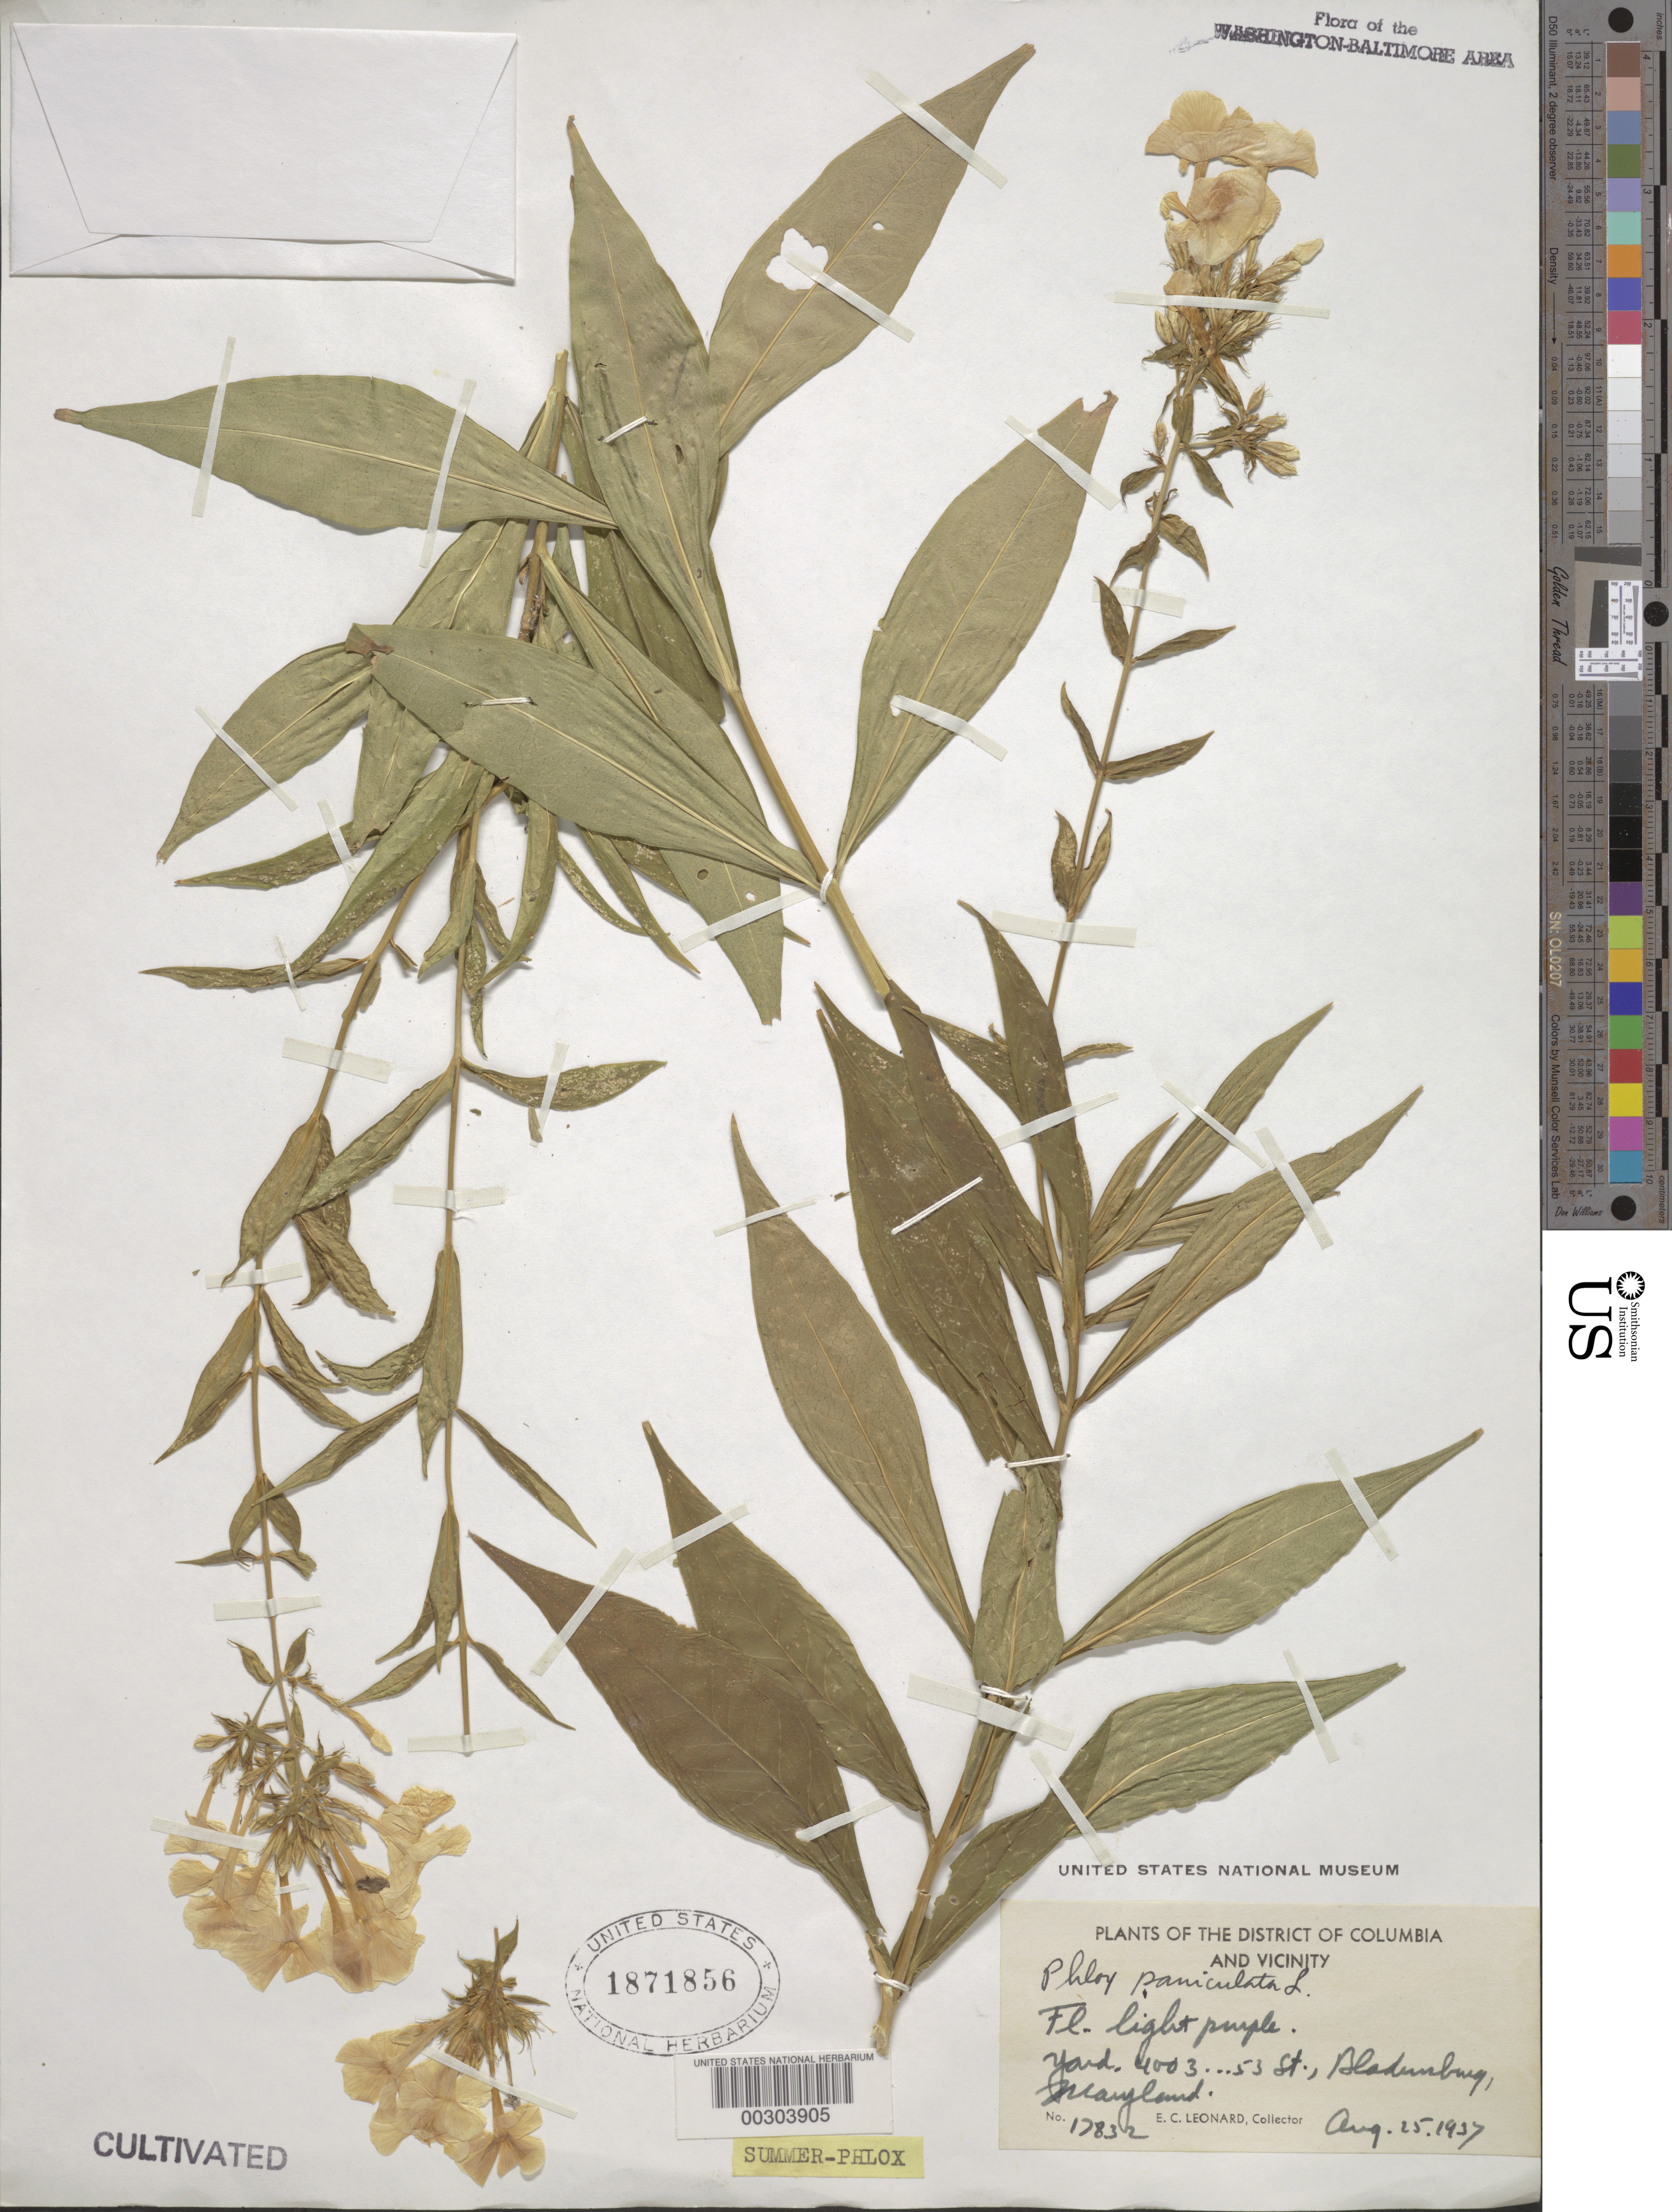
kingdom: Plantae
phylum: Tracheophyta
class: Magnoliopsida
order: Ericales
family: Polemoniaceae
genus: Phlox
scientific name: Phlox paniculata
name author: L.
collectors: E. C. Leonard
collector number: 17832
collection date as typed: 25 Aug 1937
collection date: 1937-08-25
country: United States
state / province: Maryland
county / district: Prince George's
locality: Bladensburg, 4003 53rd St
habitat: Yard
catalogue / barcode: US 1871856